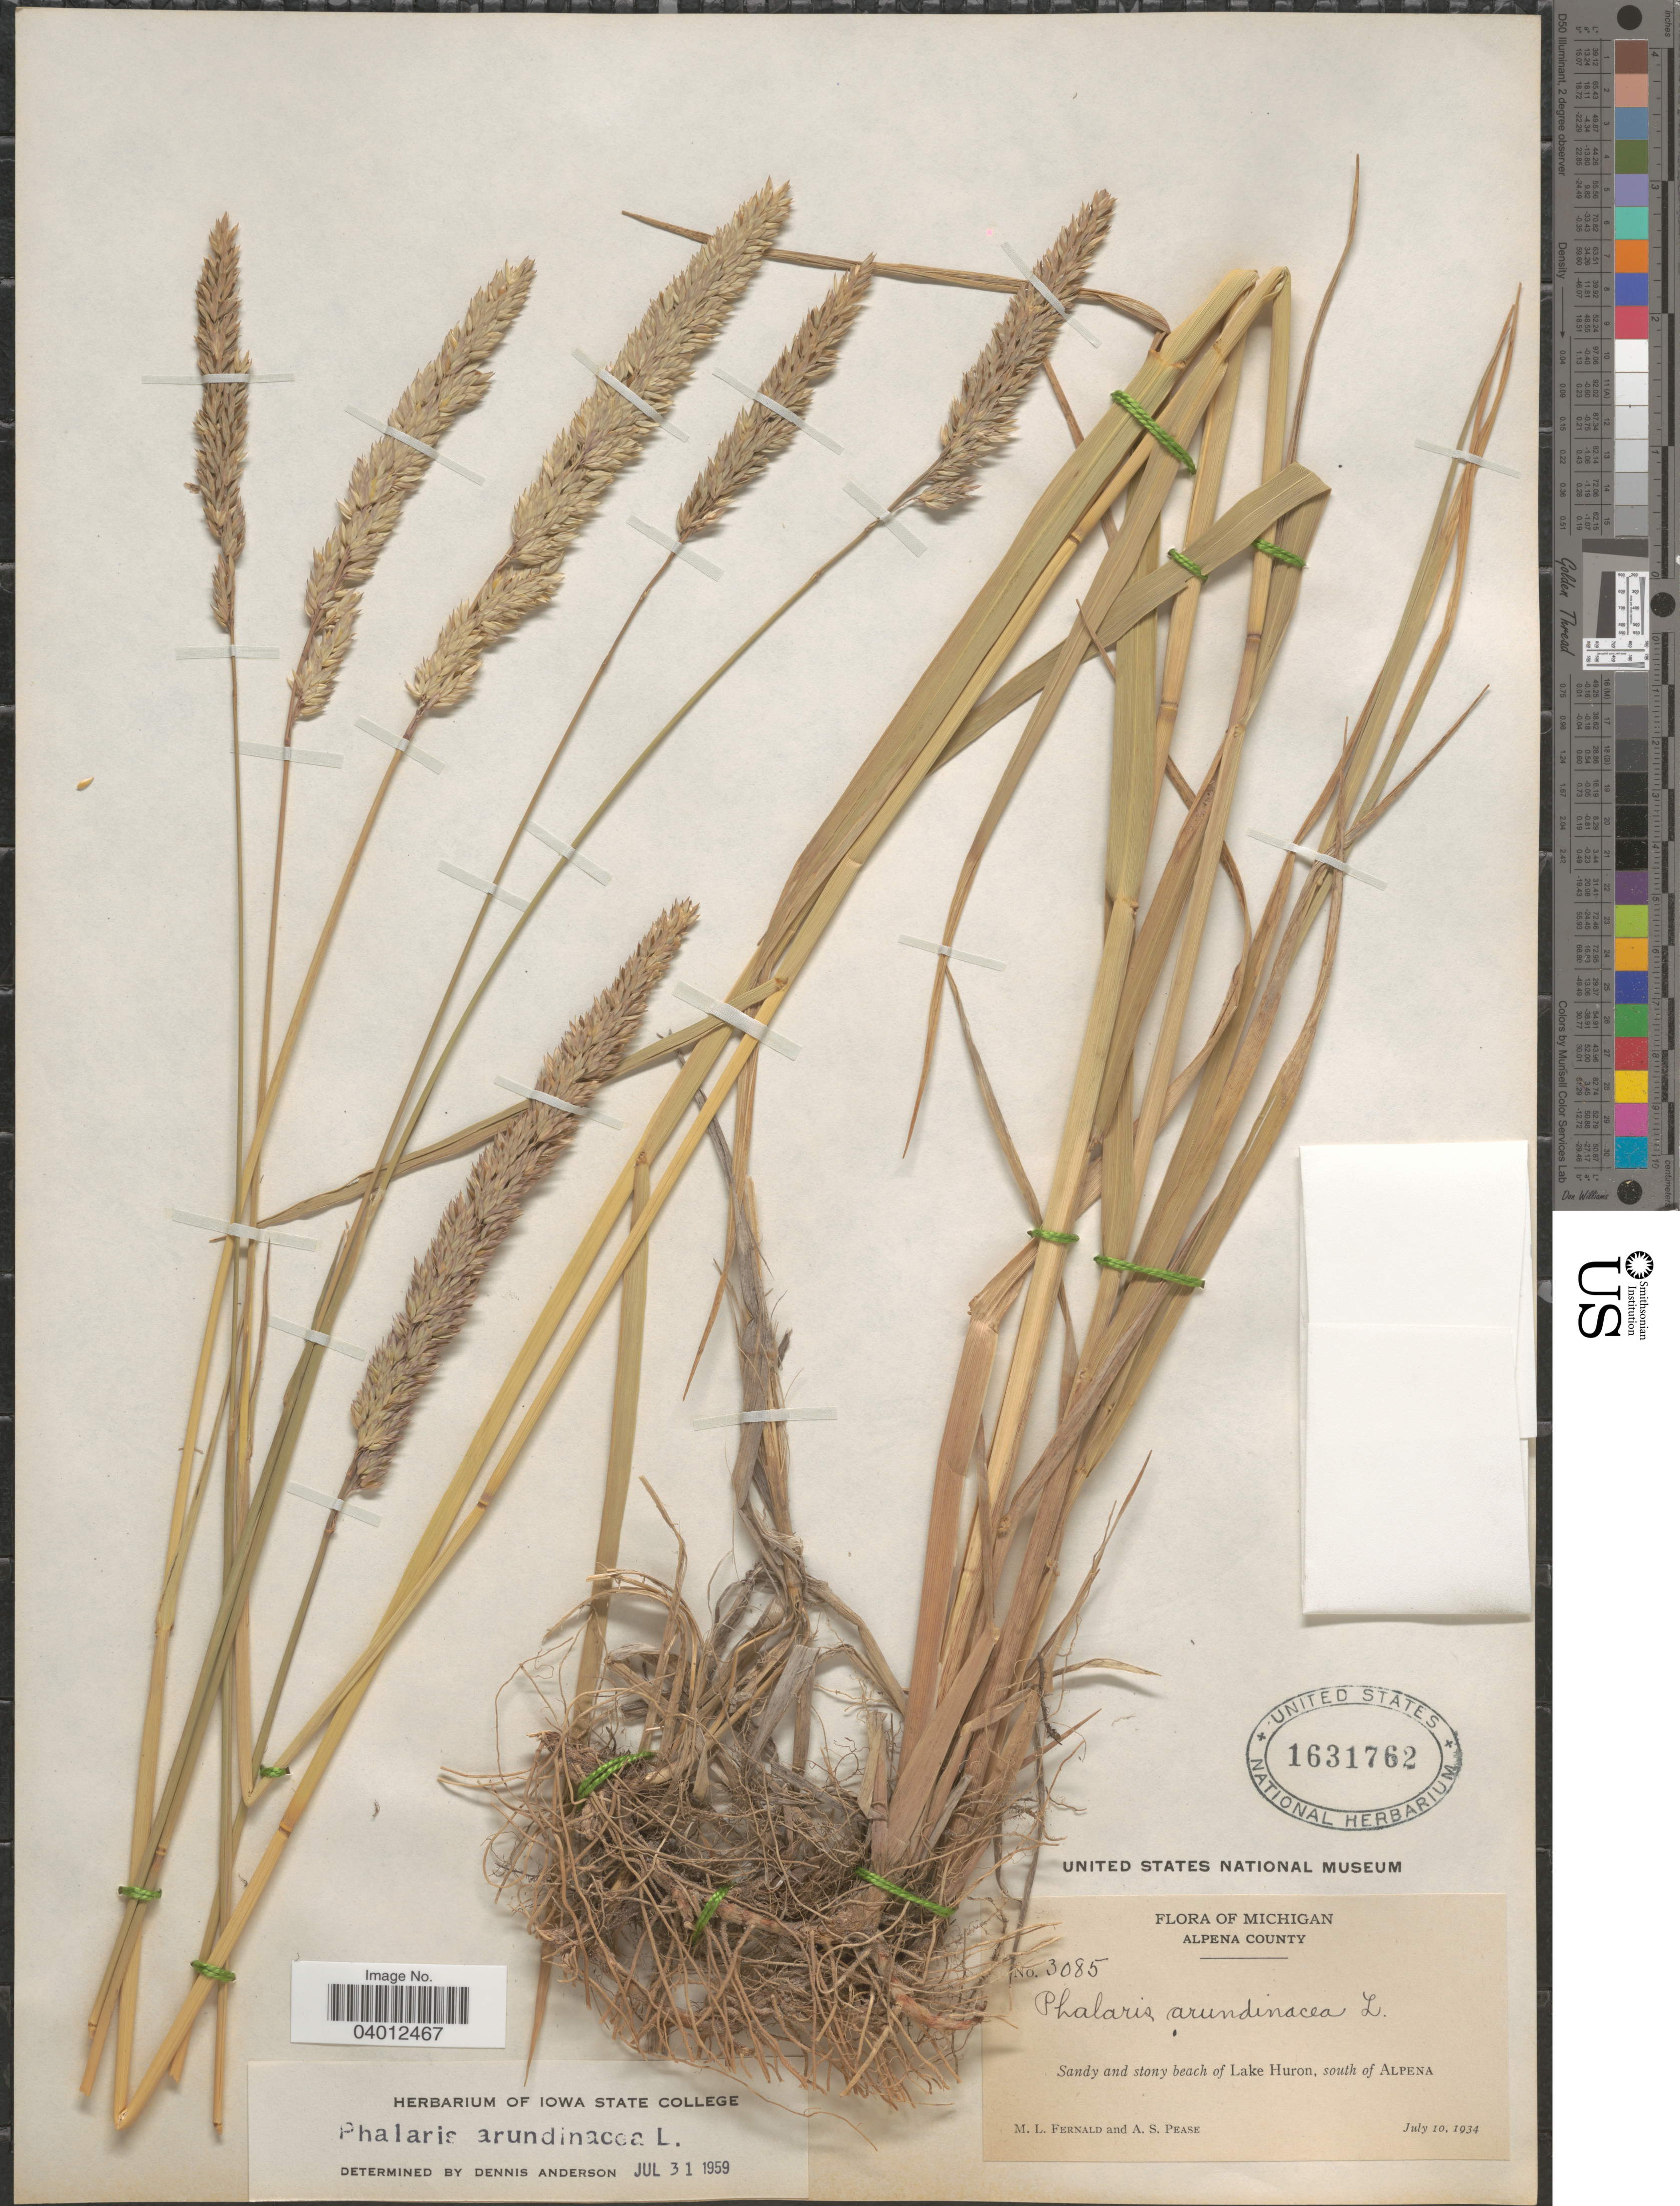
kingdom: Plantae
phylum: Tracheophyta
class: Liliopsida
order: Poales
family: Poaceae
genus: Phalaris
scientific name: Phalaris arundinacea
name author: L.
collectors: M. L. Fernald & A. S. Pease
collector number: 3085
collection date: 1934-07-10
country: United States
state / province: Michigan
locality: Alpena County. Sandy and stony beach of Lake Huron, south of Alpena.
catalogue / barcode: US 1631762